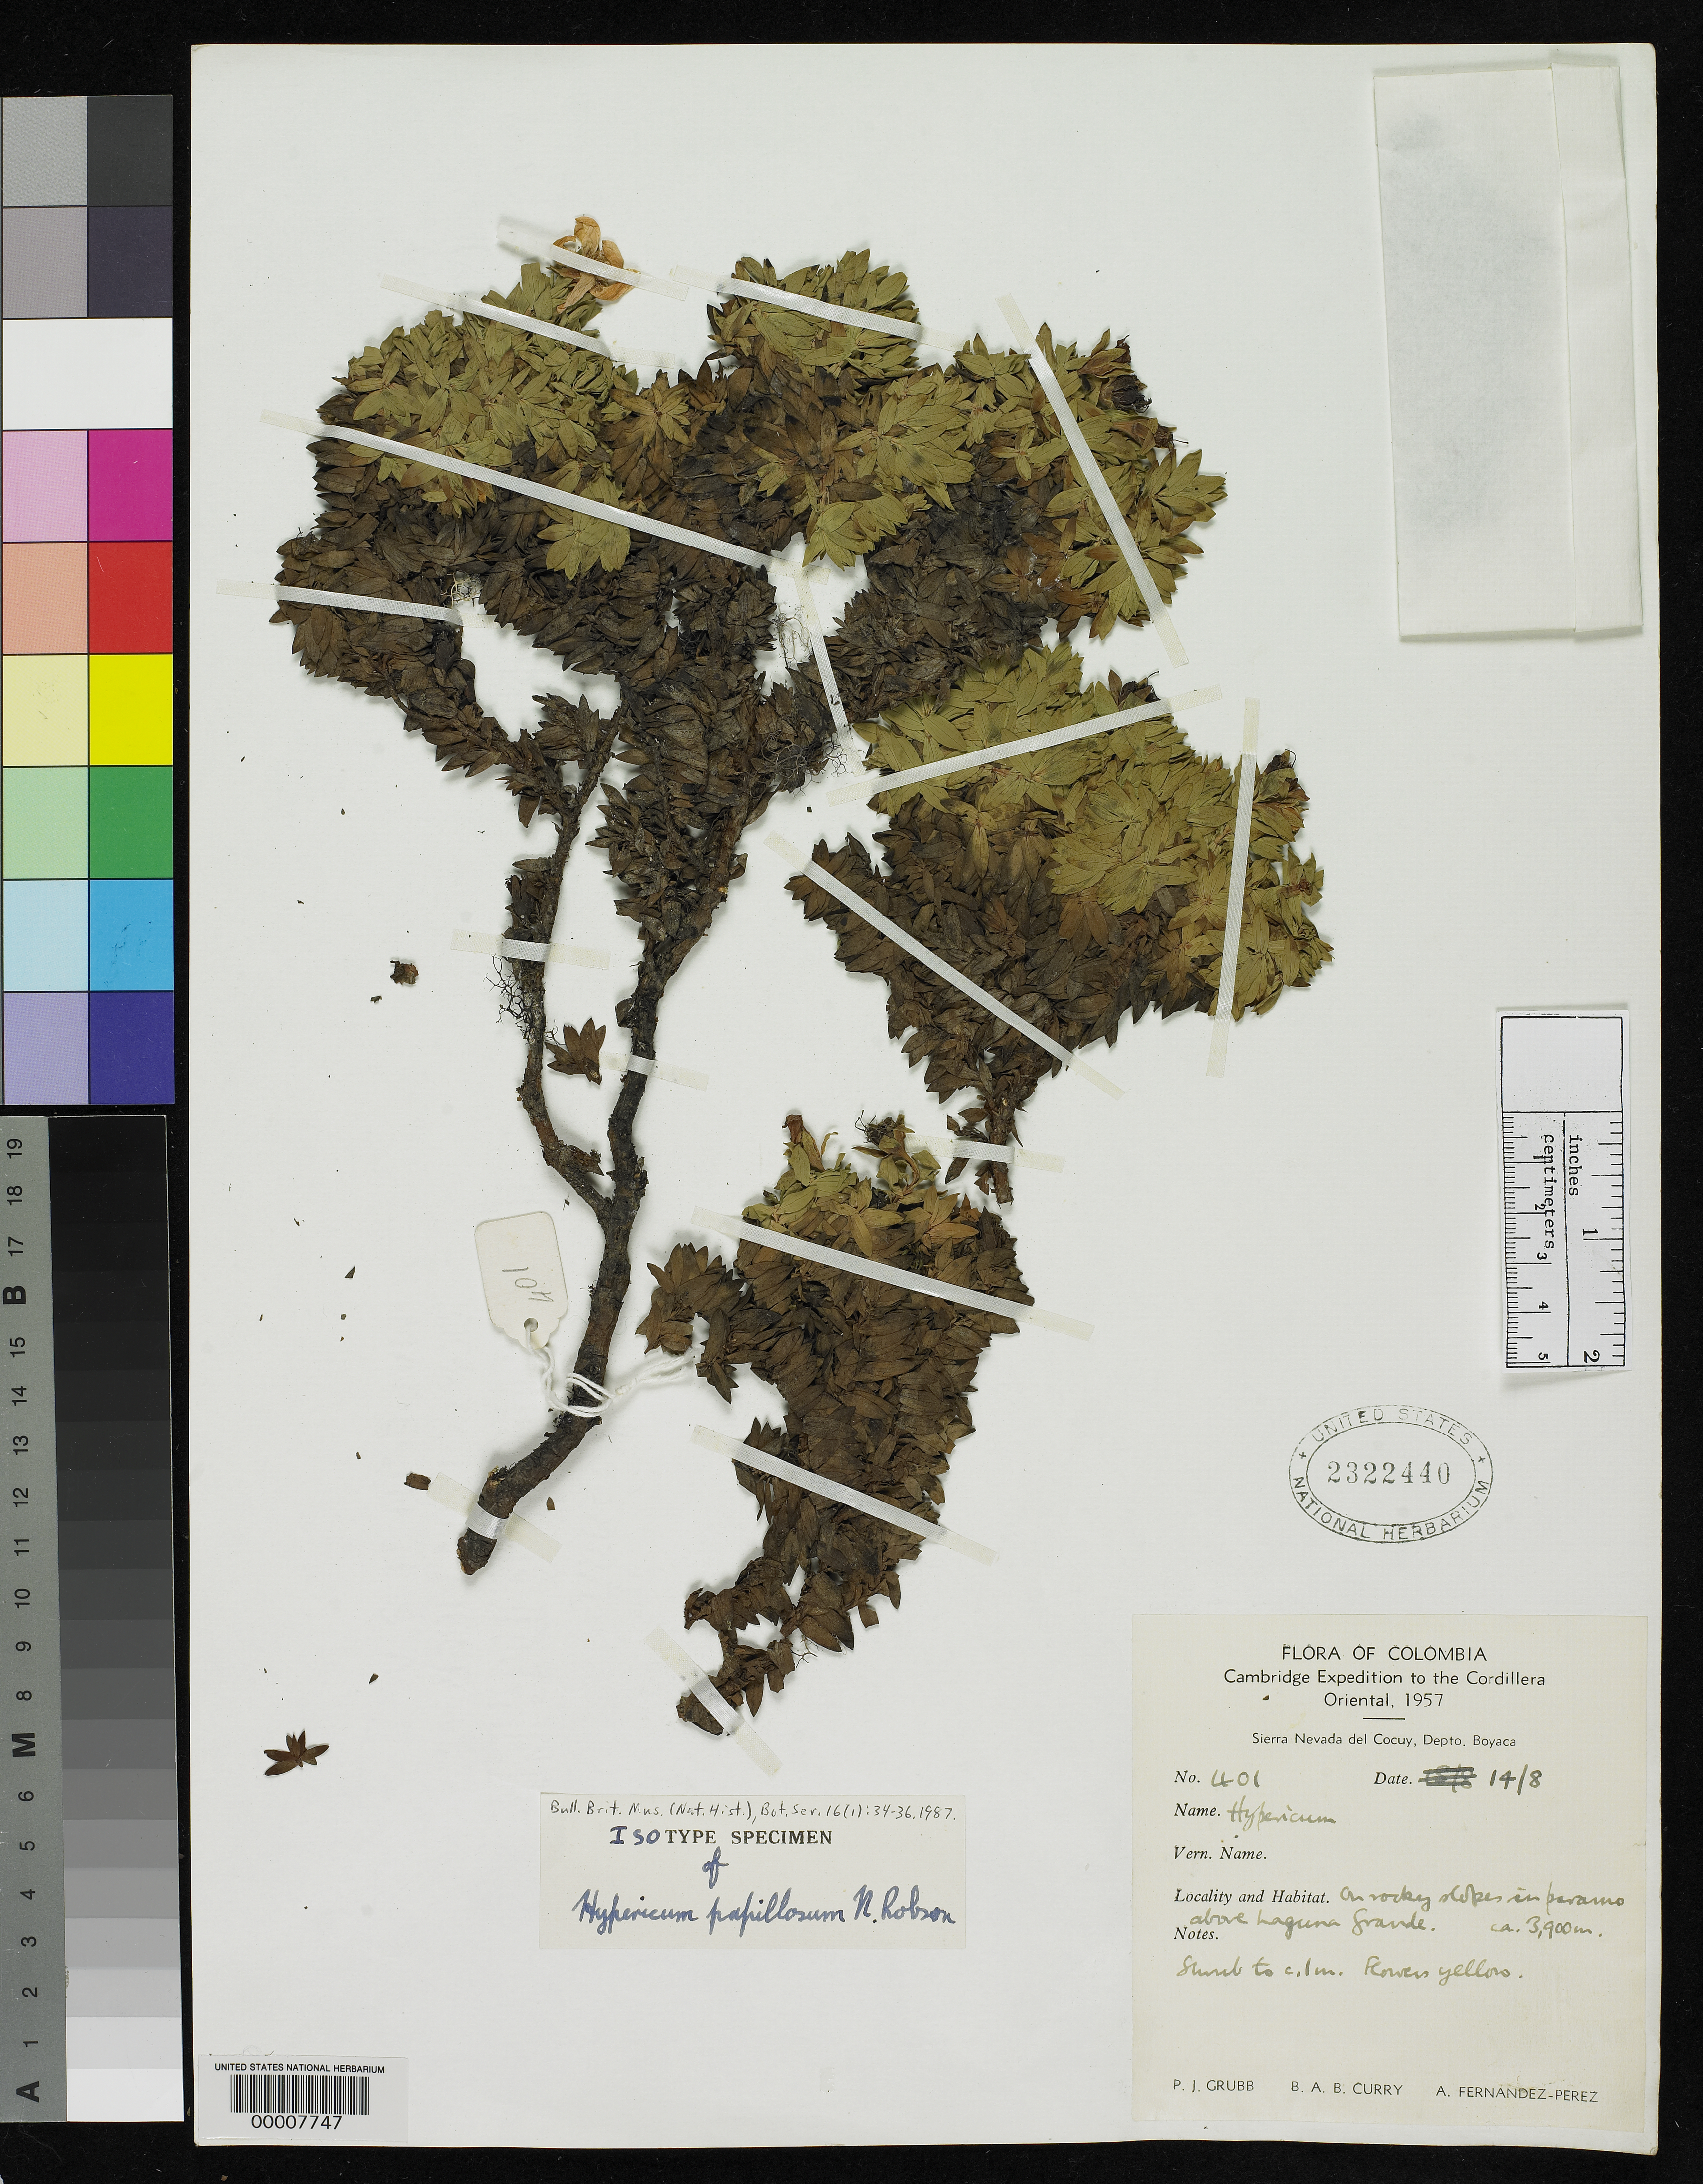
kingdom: Plantae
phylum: Tracheophyta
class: Magnoliopsida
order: Malpighiales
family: Hypericaceae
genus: Hypericum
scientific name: Hypericum papillosum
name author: N. Robson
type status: Isotype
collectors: P. J. Grubb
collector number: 401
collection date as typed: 14 Aug 1957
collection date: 1957-08-14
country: Colombia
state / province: Boyacá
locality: Sierra Nevada del Copay, above Laguna Grande.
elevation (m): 3900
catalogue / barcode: US 2322440